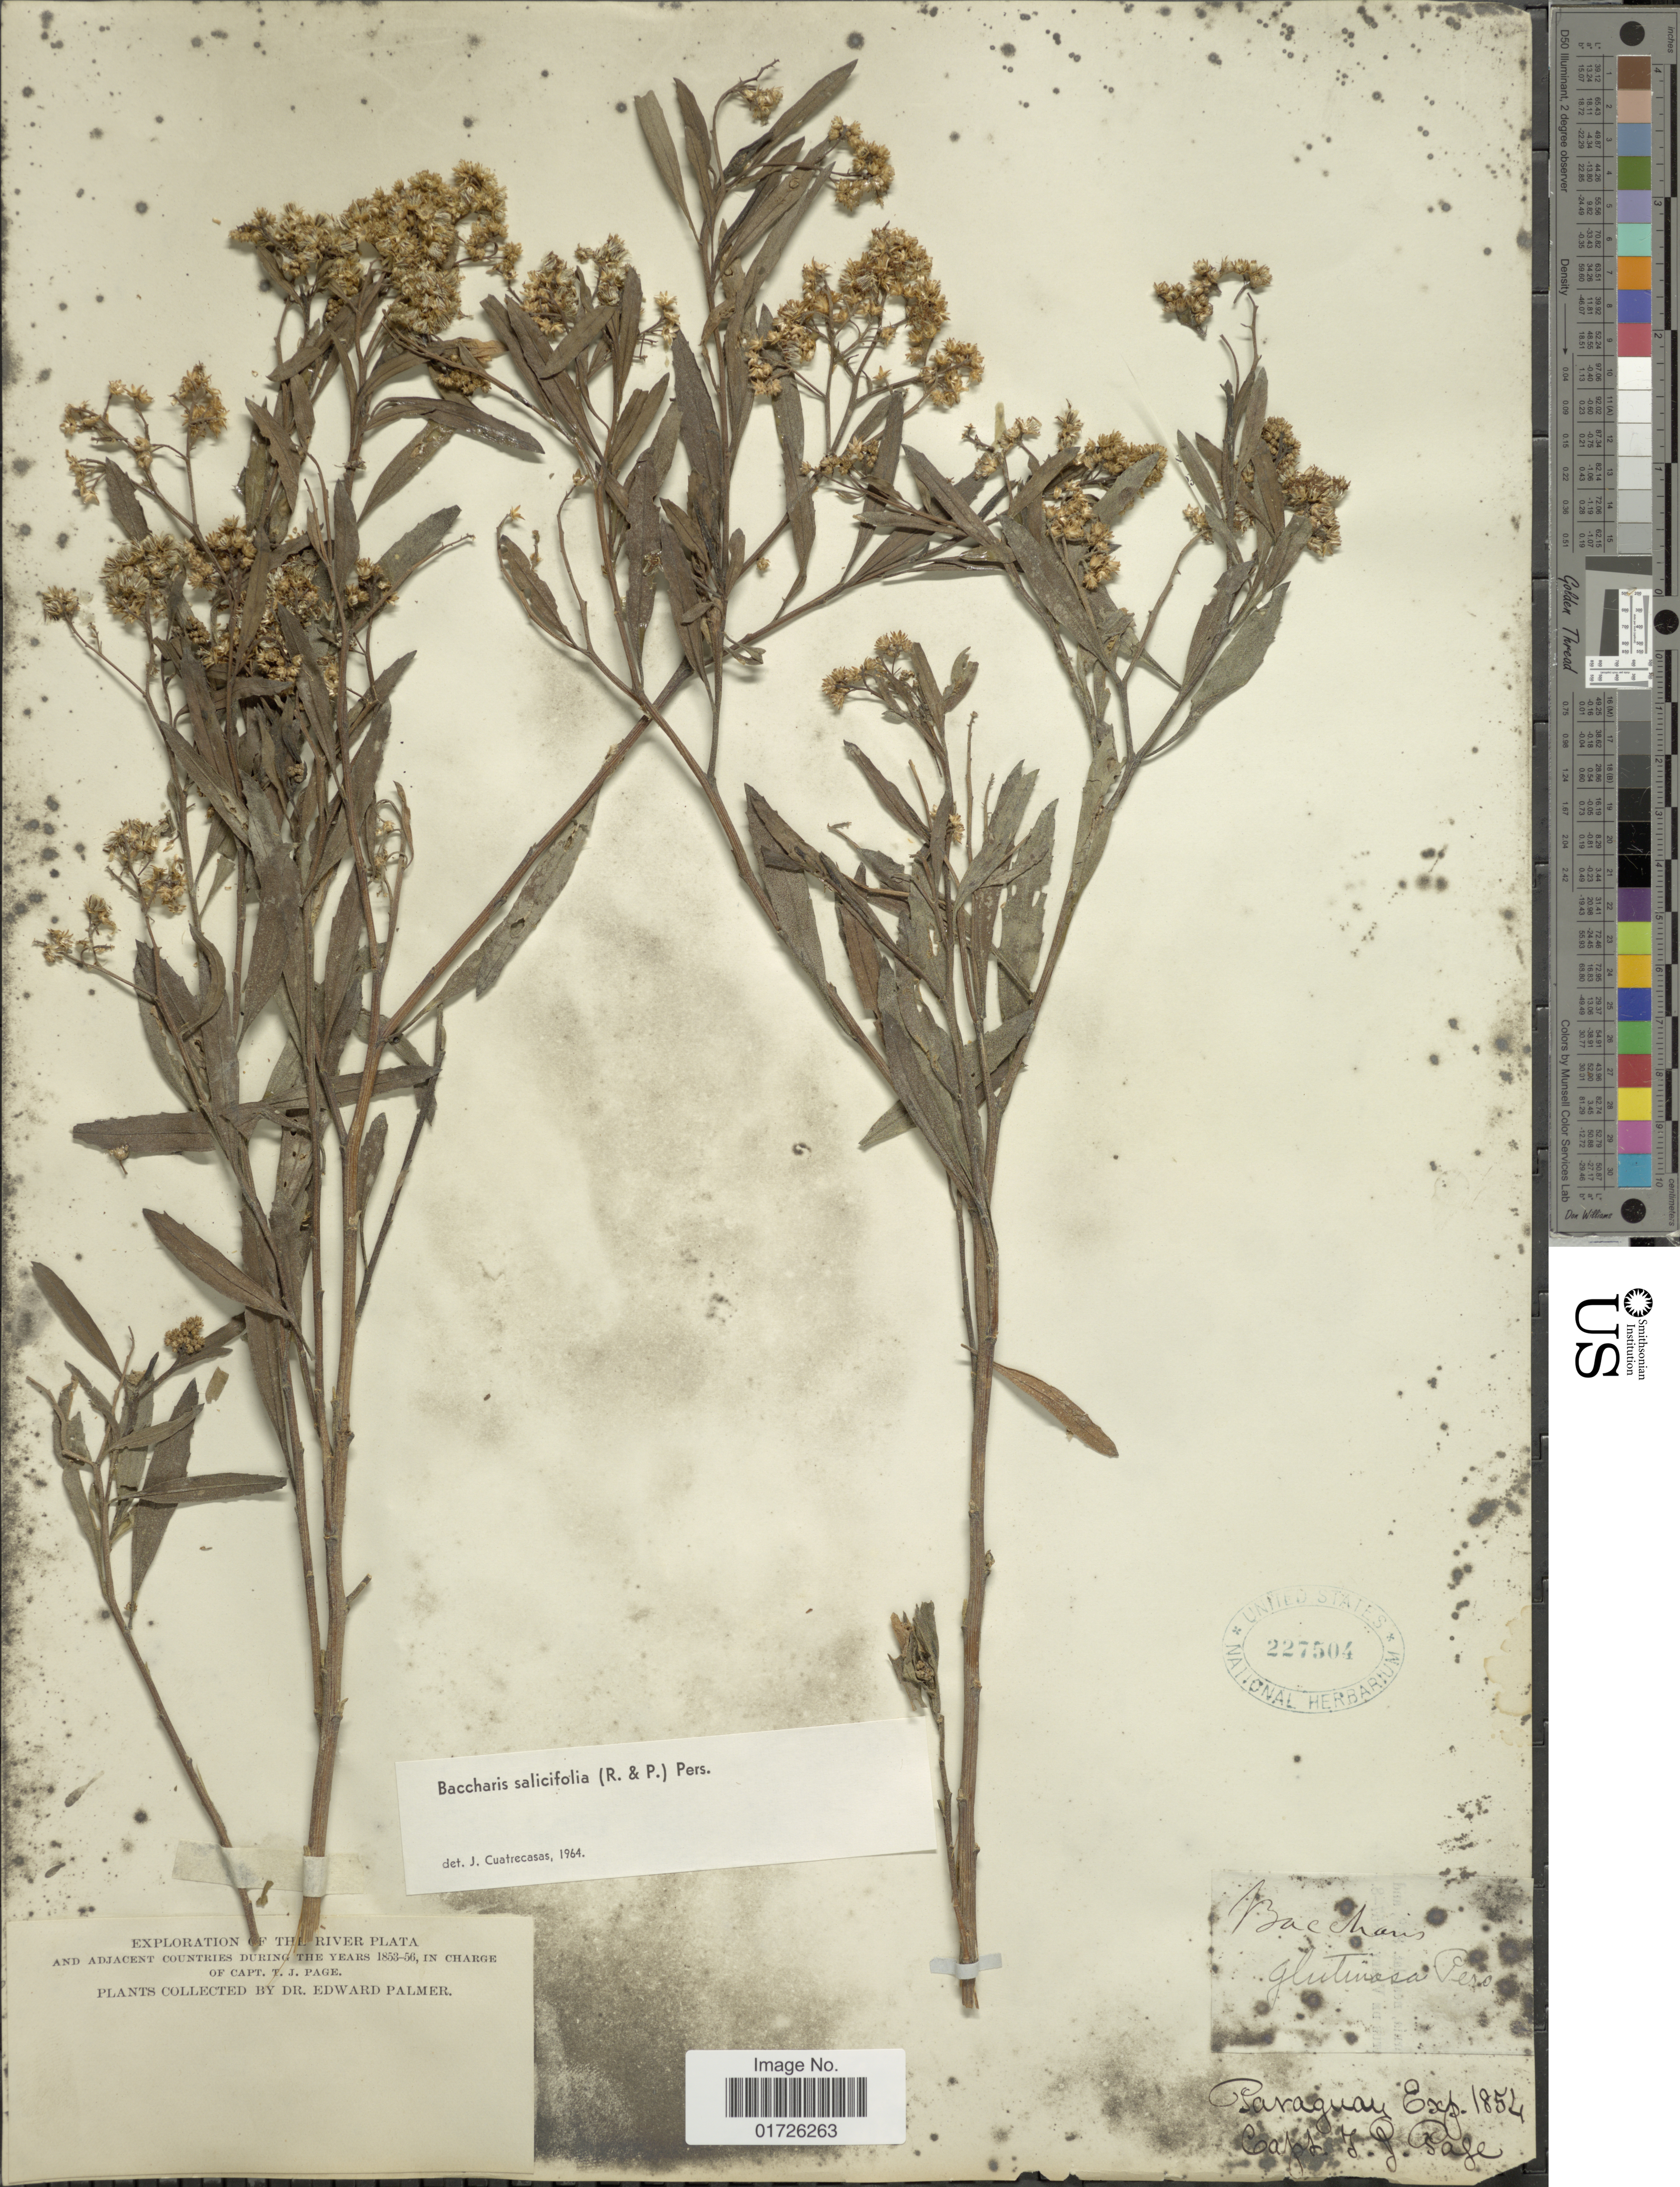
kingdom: Plantae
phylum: Tracheophyta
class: Magnoliopsida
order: Asterales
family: Asteraceae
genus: Baccharis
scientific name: Baccharis salicifolia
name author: (Ruiz & Pav.) Pers.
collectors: E. Palmer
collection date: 1853/1856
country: Paraguay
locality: The River Plata. Paraguay.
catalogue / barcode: US 227504